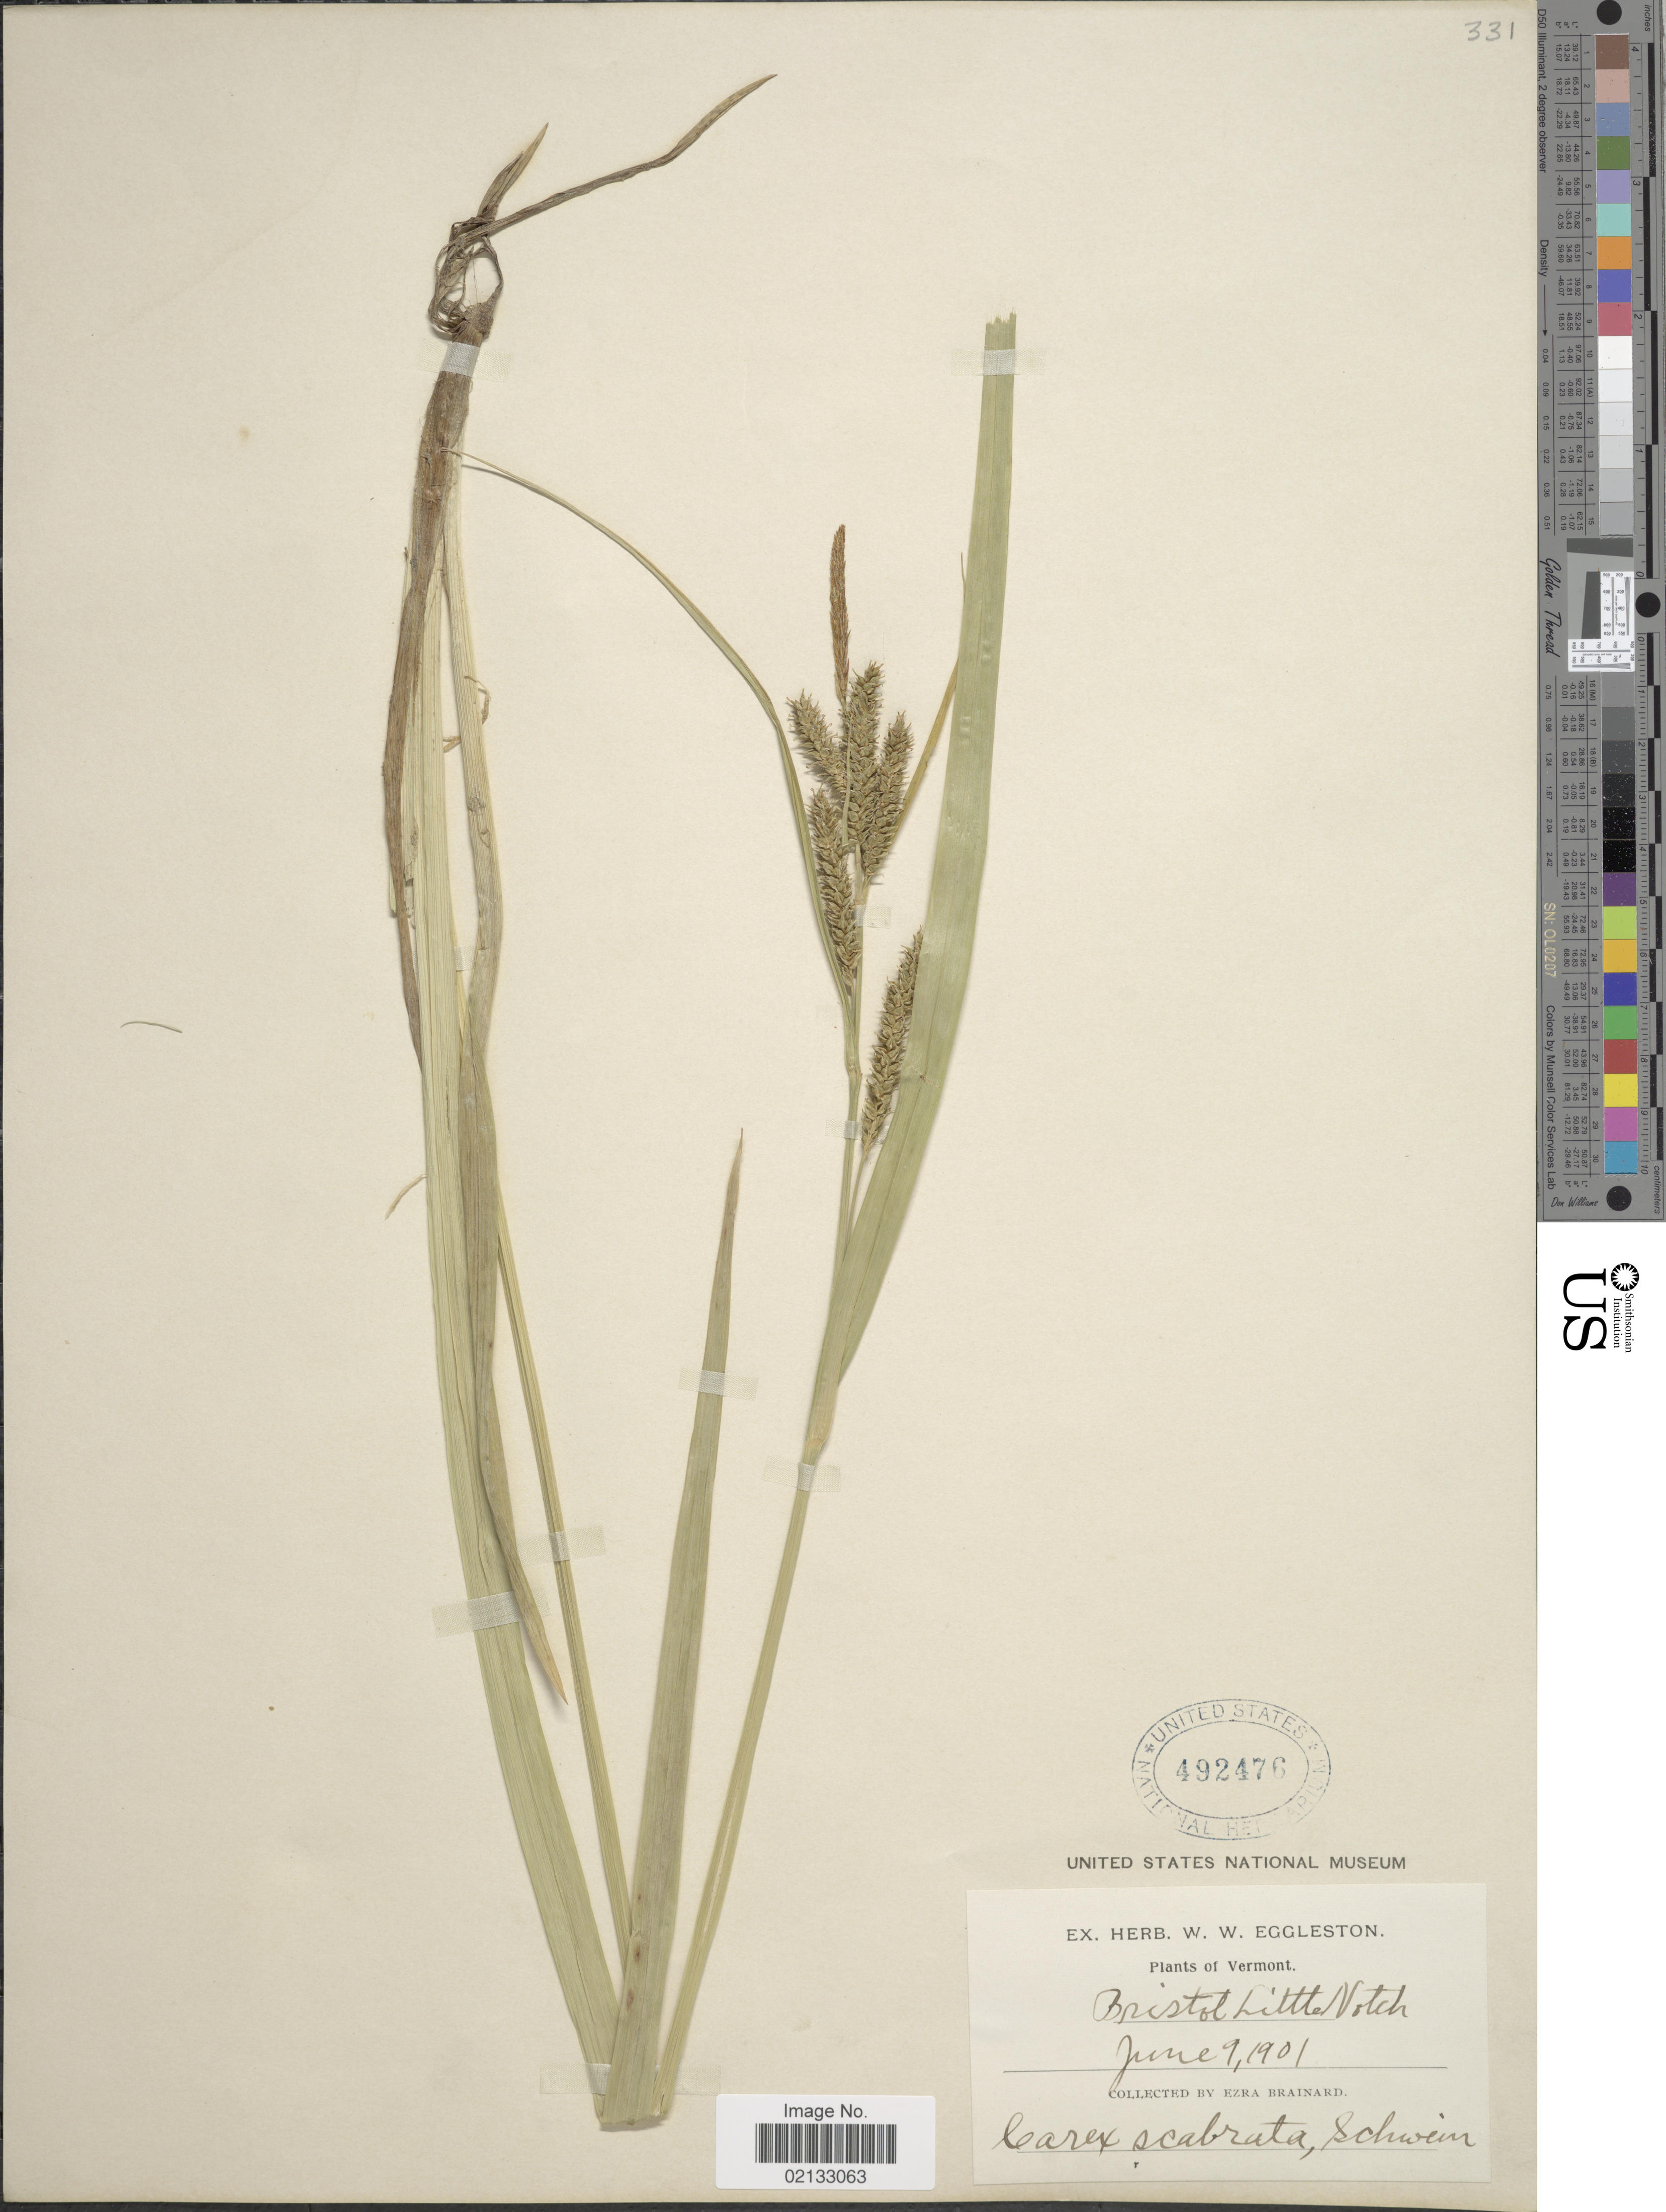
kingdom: Plantae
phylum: Tracheophyta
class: Liliopsida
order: Poales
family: Cyperaceae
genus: Carex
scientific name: Carex scabrata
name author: Schwein.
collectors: E. Brainard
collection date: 1901-06-09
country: United States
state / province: Vermont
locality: Bristol Little Notch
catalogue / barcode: US 492476